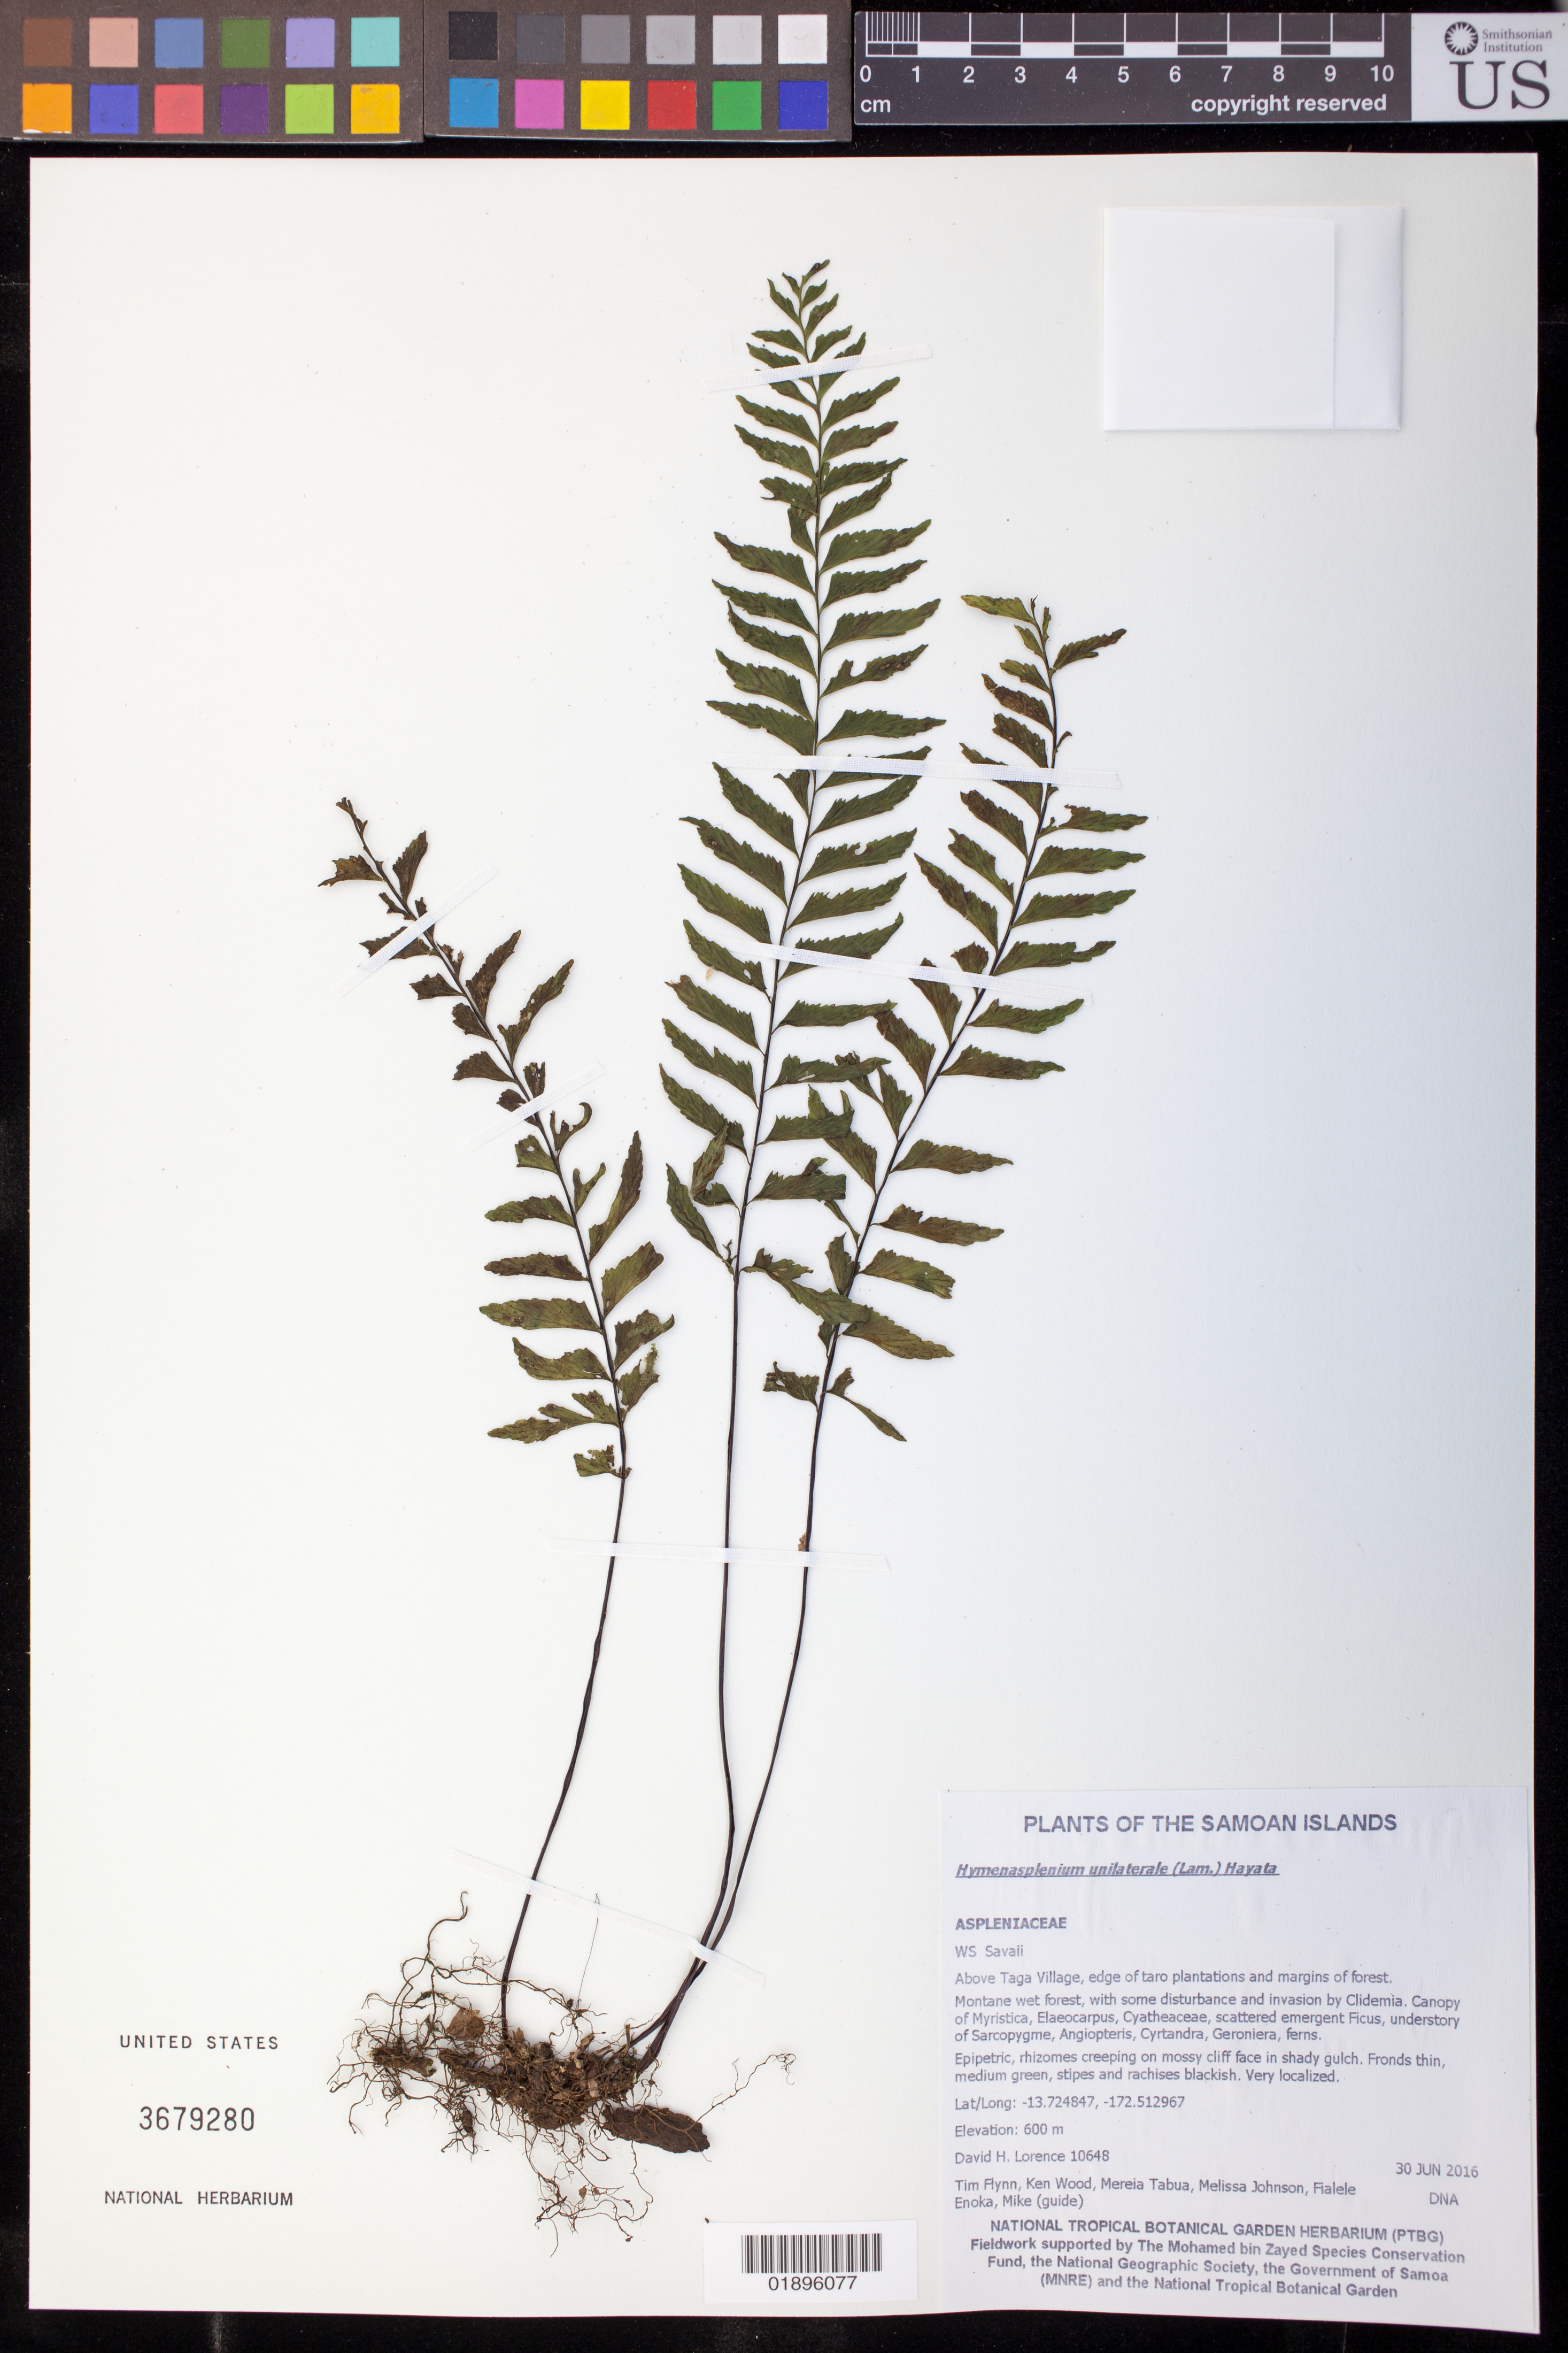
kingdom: Plantae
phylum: Tracheophyta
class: Polypodiopsida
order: Polypodiales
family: Aspleniaceae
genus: Hymenasplenium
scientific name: Hymenasplenium unilaterale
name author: (Lam.) Hayata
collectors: D. Lorence, T. W. Flynn, K. R. Wood, M. Tabua, M. Johnson, F. Enoka & M. Uili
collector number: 10648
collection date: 2016-06-30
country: Samoa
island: Savai'i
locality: Above Taga Village, edge of taro plantations and margins of forest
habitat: Montane wet forest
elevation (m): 600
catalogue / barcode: US 3679280